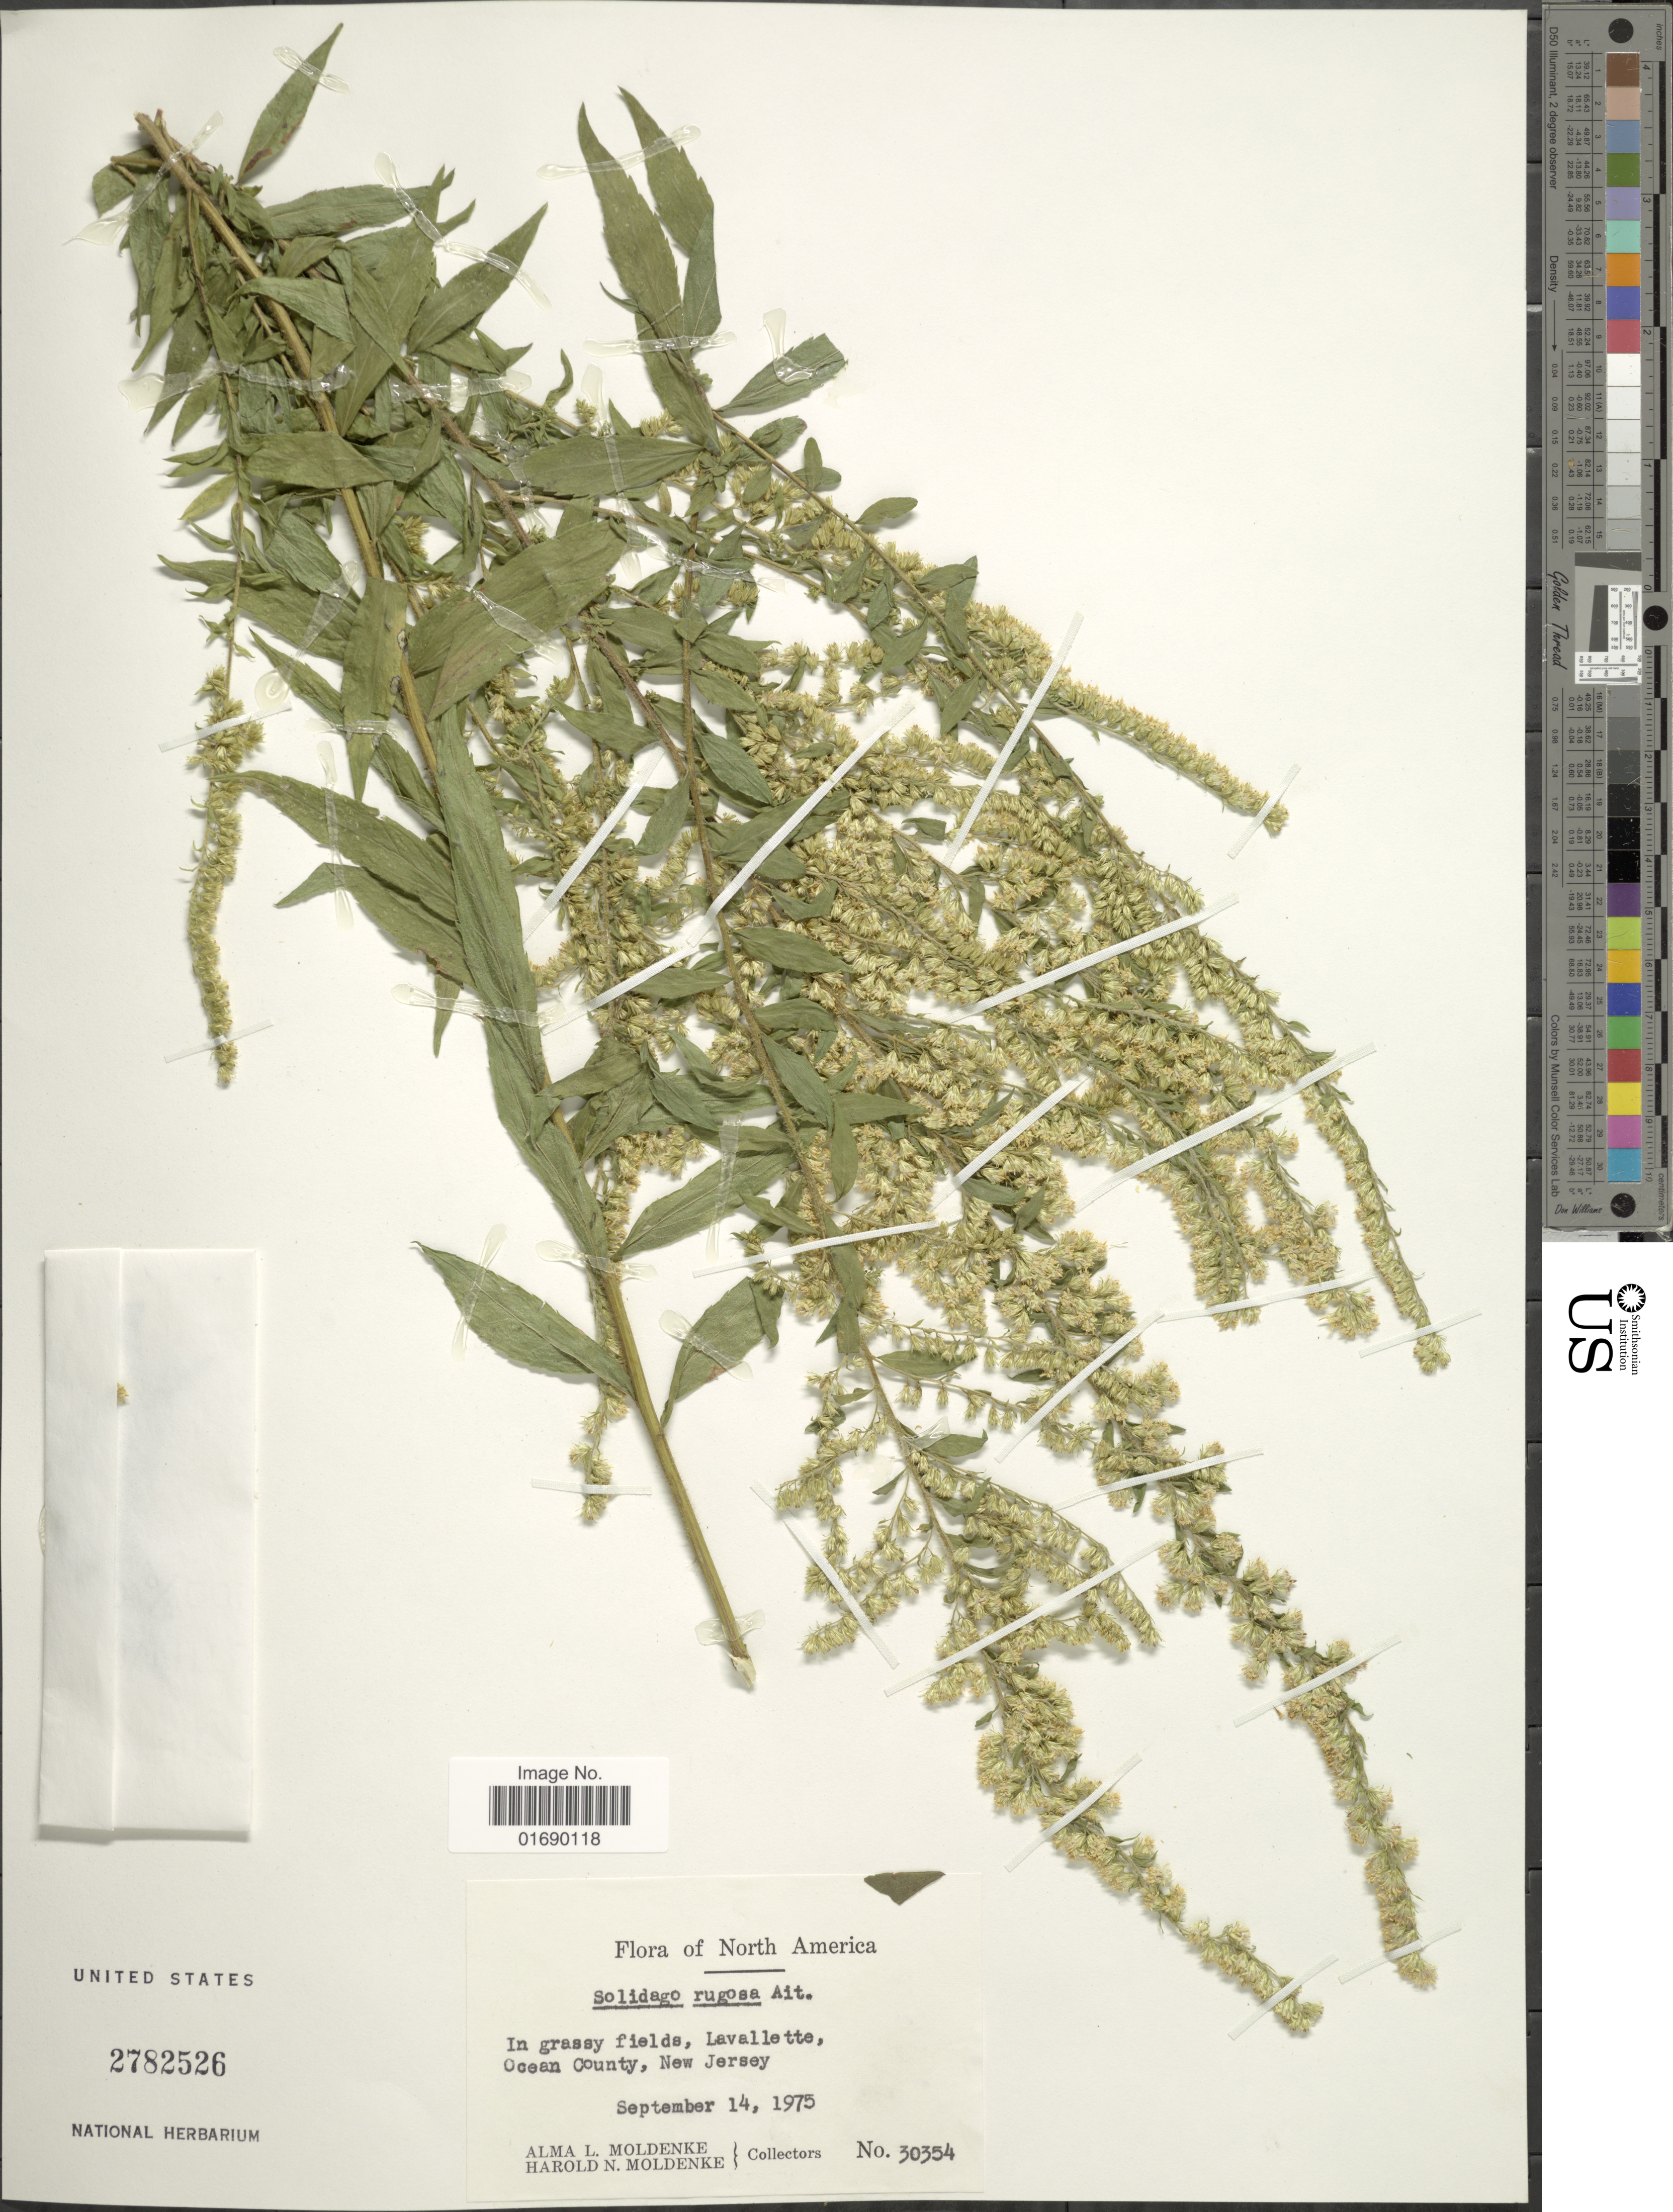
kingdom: Plantae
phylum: Tracheophyta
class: Magnoliopsida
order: Asterales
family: Asteraceae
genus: Solidago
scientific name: Solidago rugosa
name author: Mill.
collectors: A. L. Moldenke & H. N. Moldenke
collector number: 30354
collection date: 1975-09-14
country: United States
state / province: New Jersey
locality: In grassy fields, Lavallette, Ocean County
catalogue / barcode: US 2782526